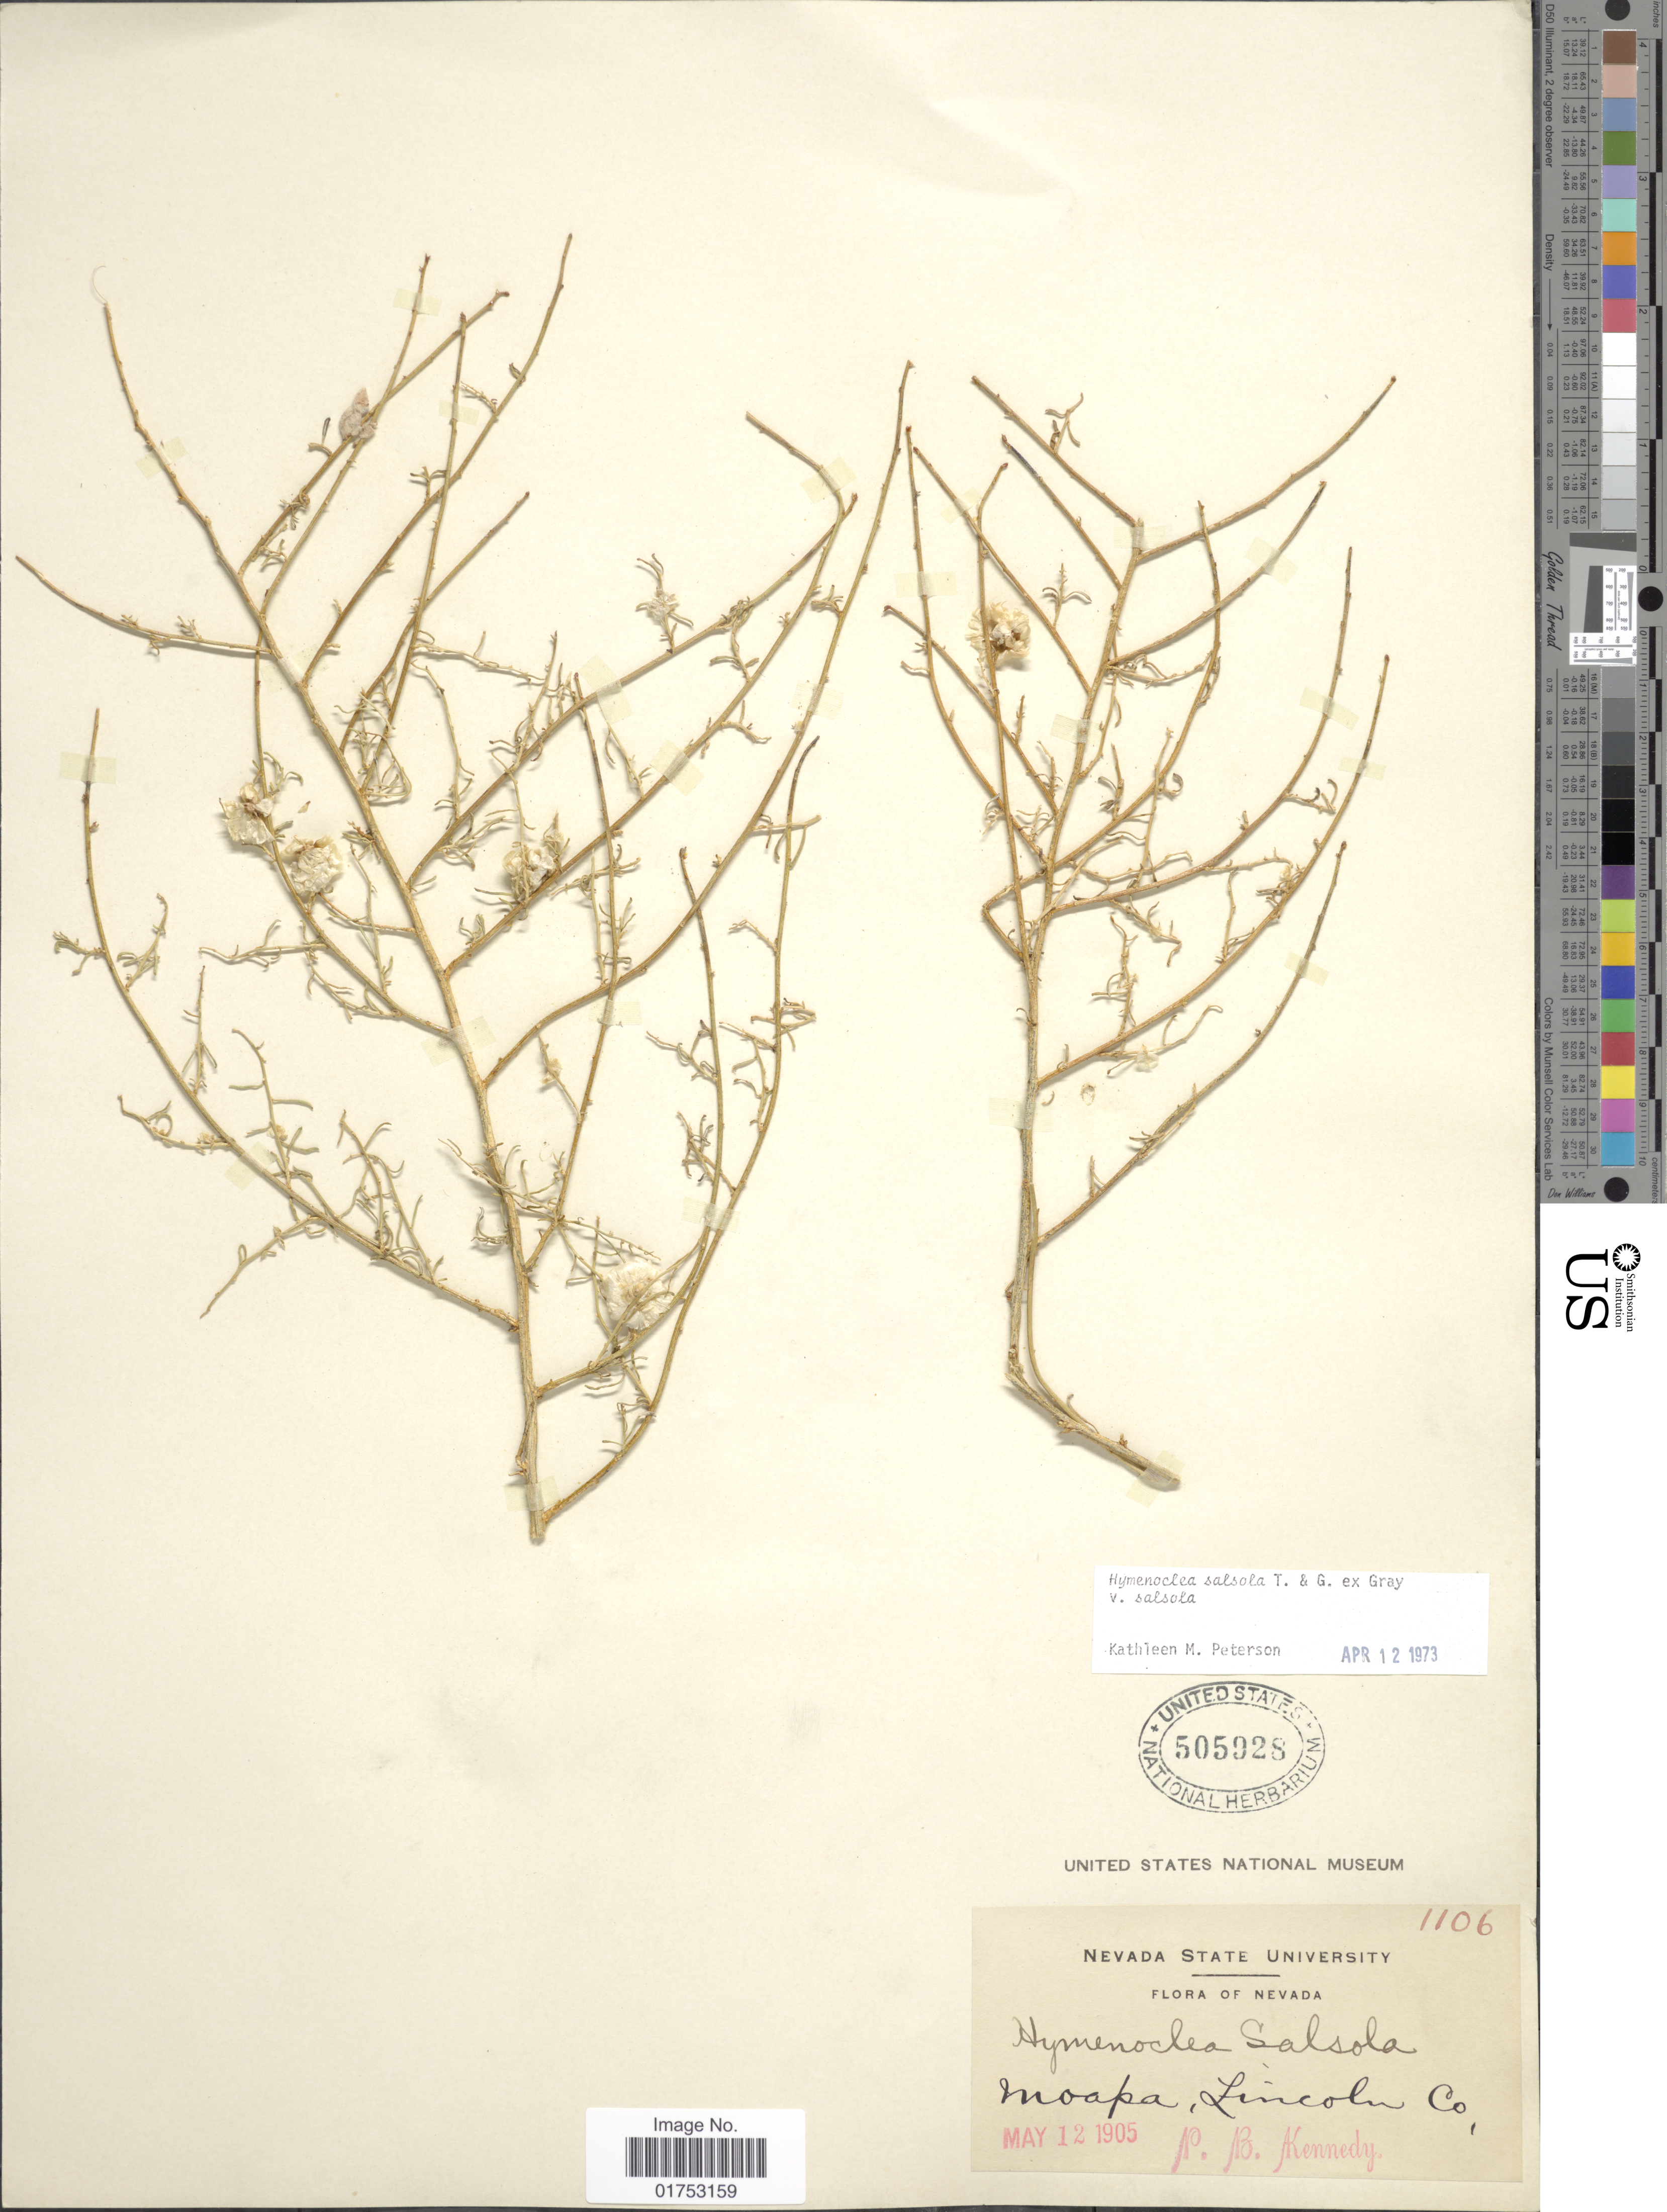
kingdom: Plantae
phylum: Tracheophyta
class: Magnoliopsida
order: Asterales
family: Asteraceae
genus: Hymenoclea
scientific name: Hymenoclea salsola var. salsola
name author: Torr. & A. Gray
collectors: P. B. Kennedy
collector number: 1106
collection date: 1905-05-12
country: United States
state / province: Nevada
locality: Moapa, Lincoln Co.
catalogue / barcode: US 505928